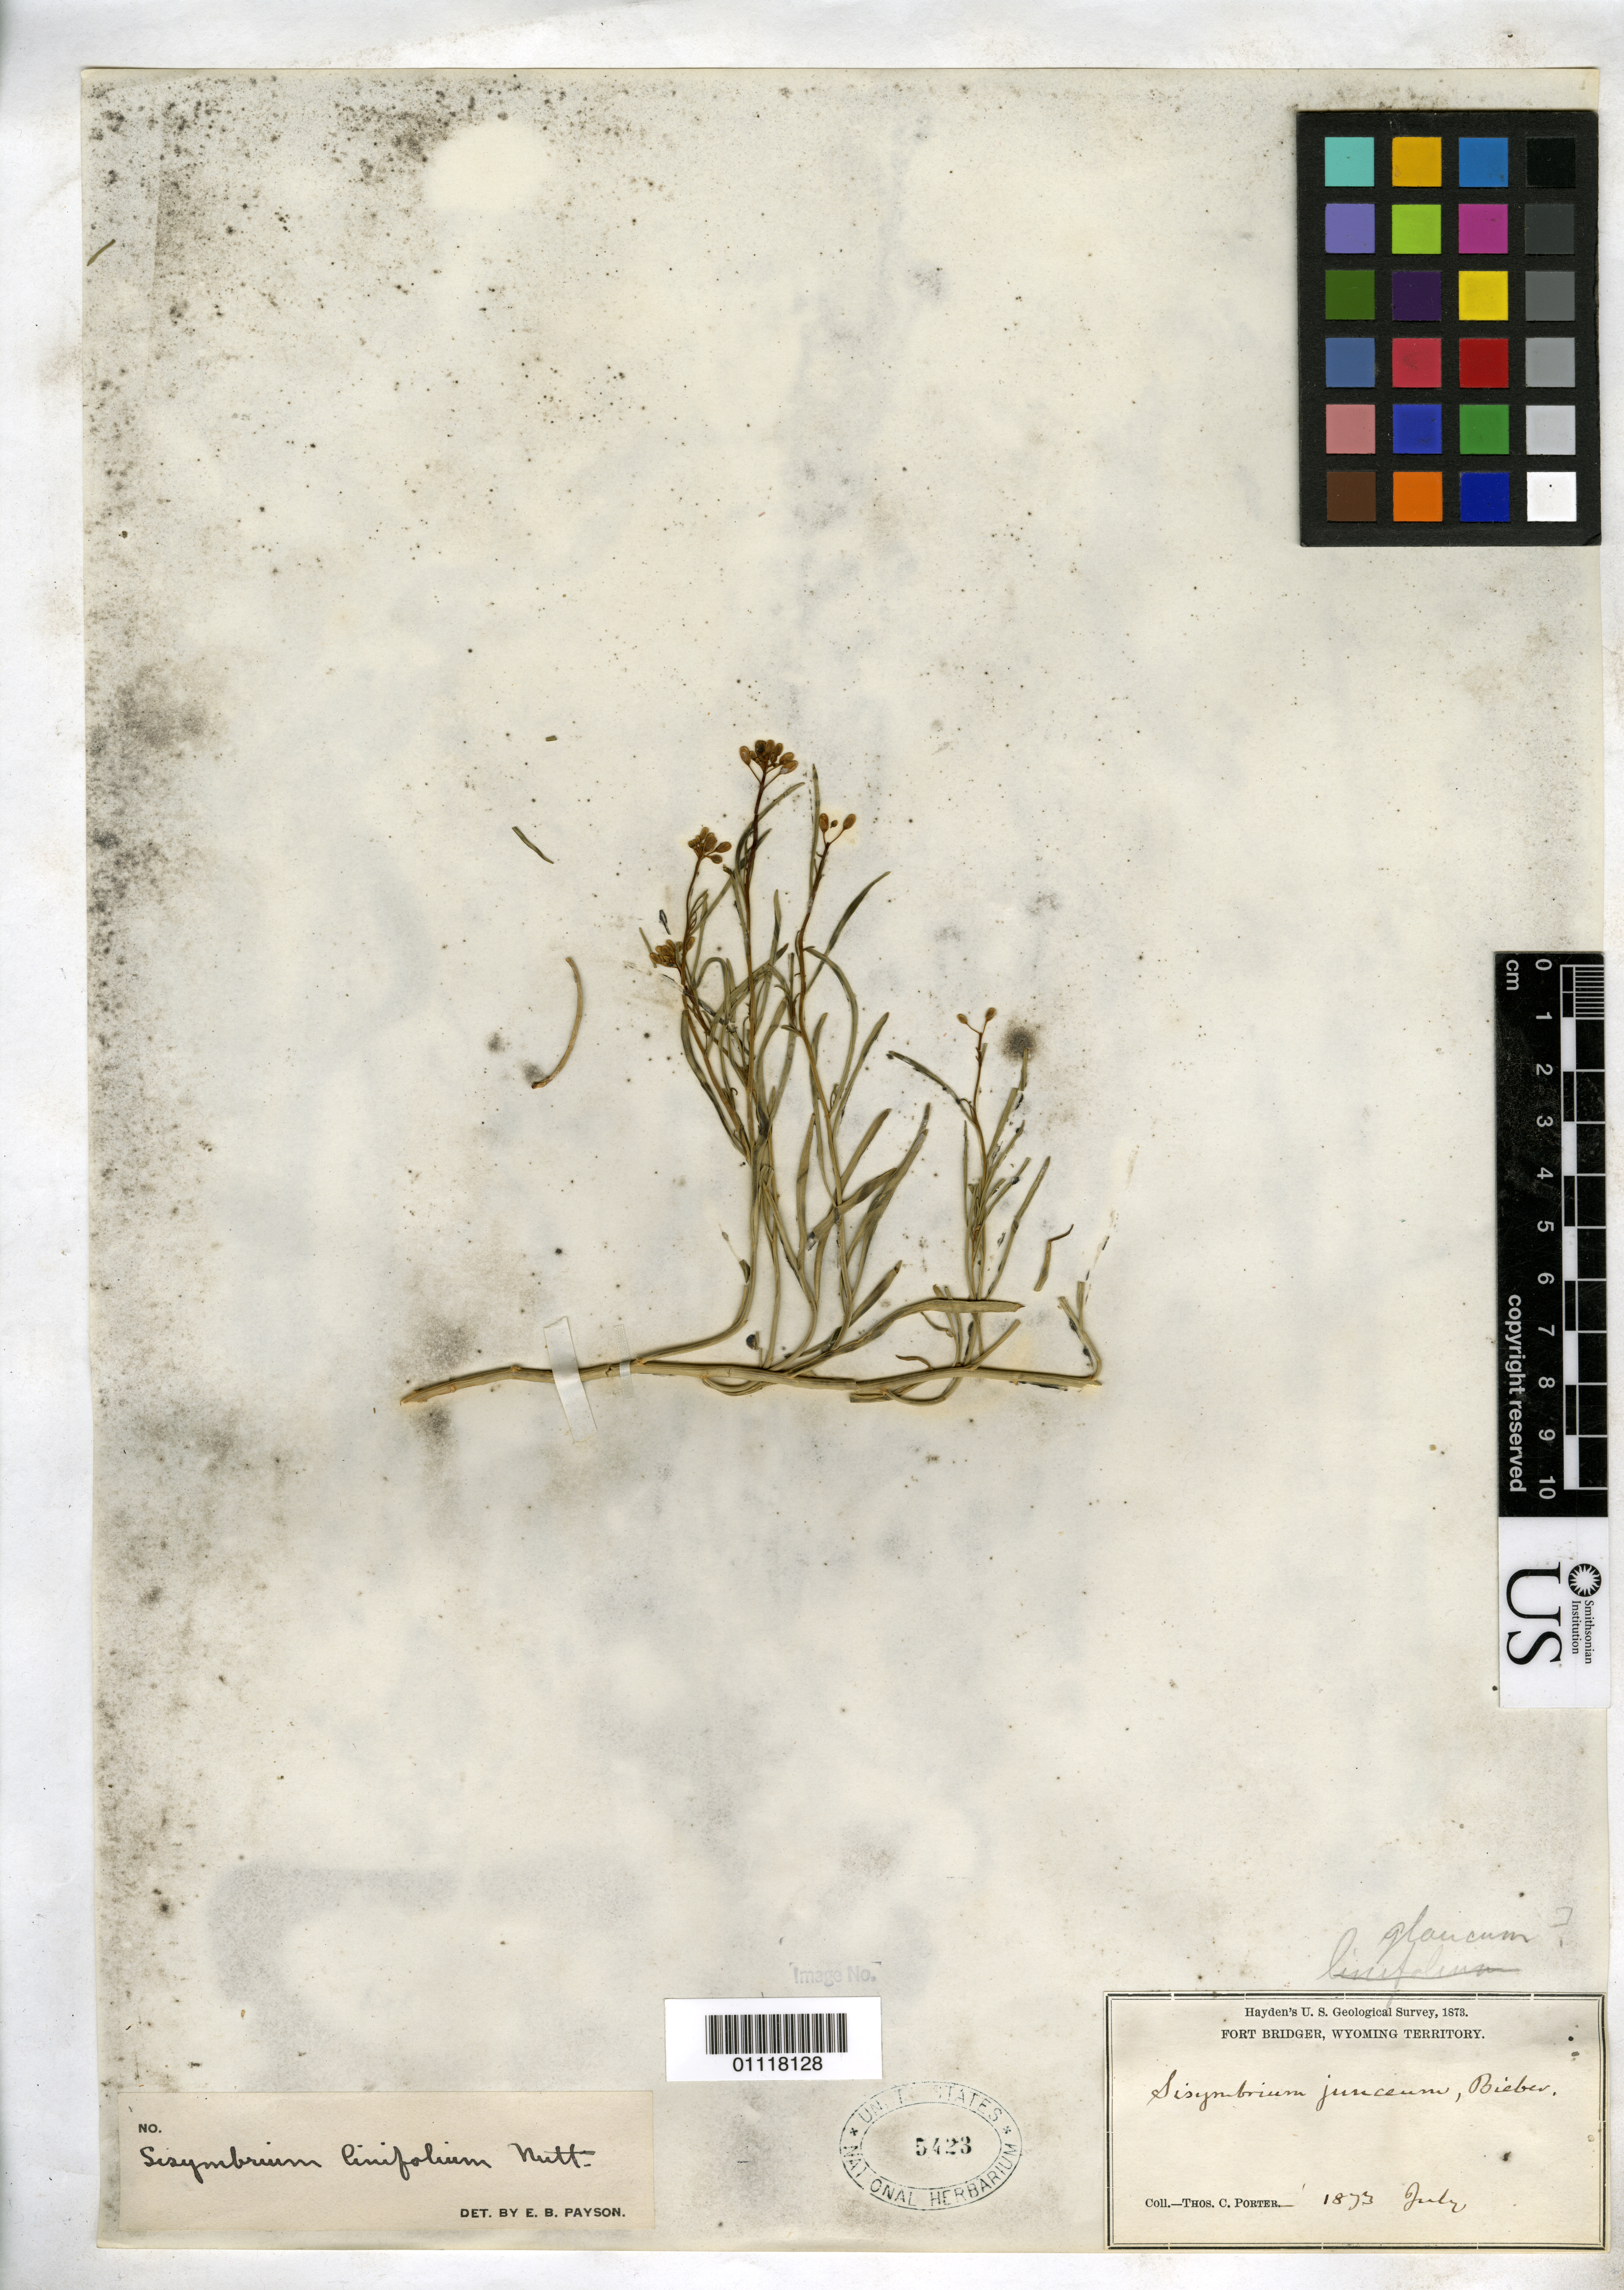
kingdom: Plantae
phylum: Tracheophyta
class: Magnoliopsida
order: Brassicales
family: Brassicaceae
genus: Sisymbrium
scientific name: Sisymbrium linifolium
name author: (Nutt.) Nutt. ex Torr. & A. Gray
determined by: Payson, E. B.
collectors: T. C. Porter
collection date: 1873-07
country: United States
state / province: Wyoming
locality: Fort Bridger, Wyoming Territory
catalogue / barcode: US 5423